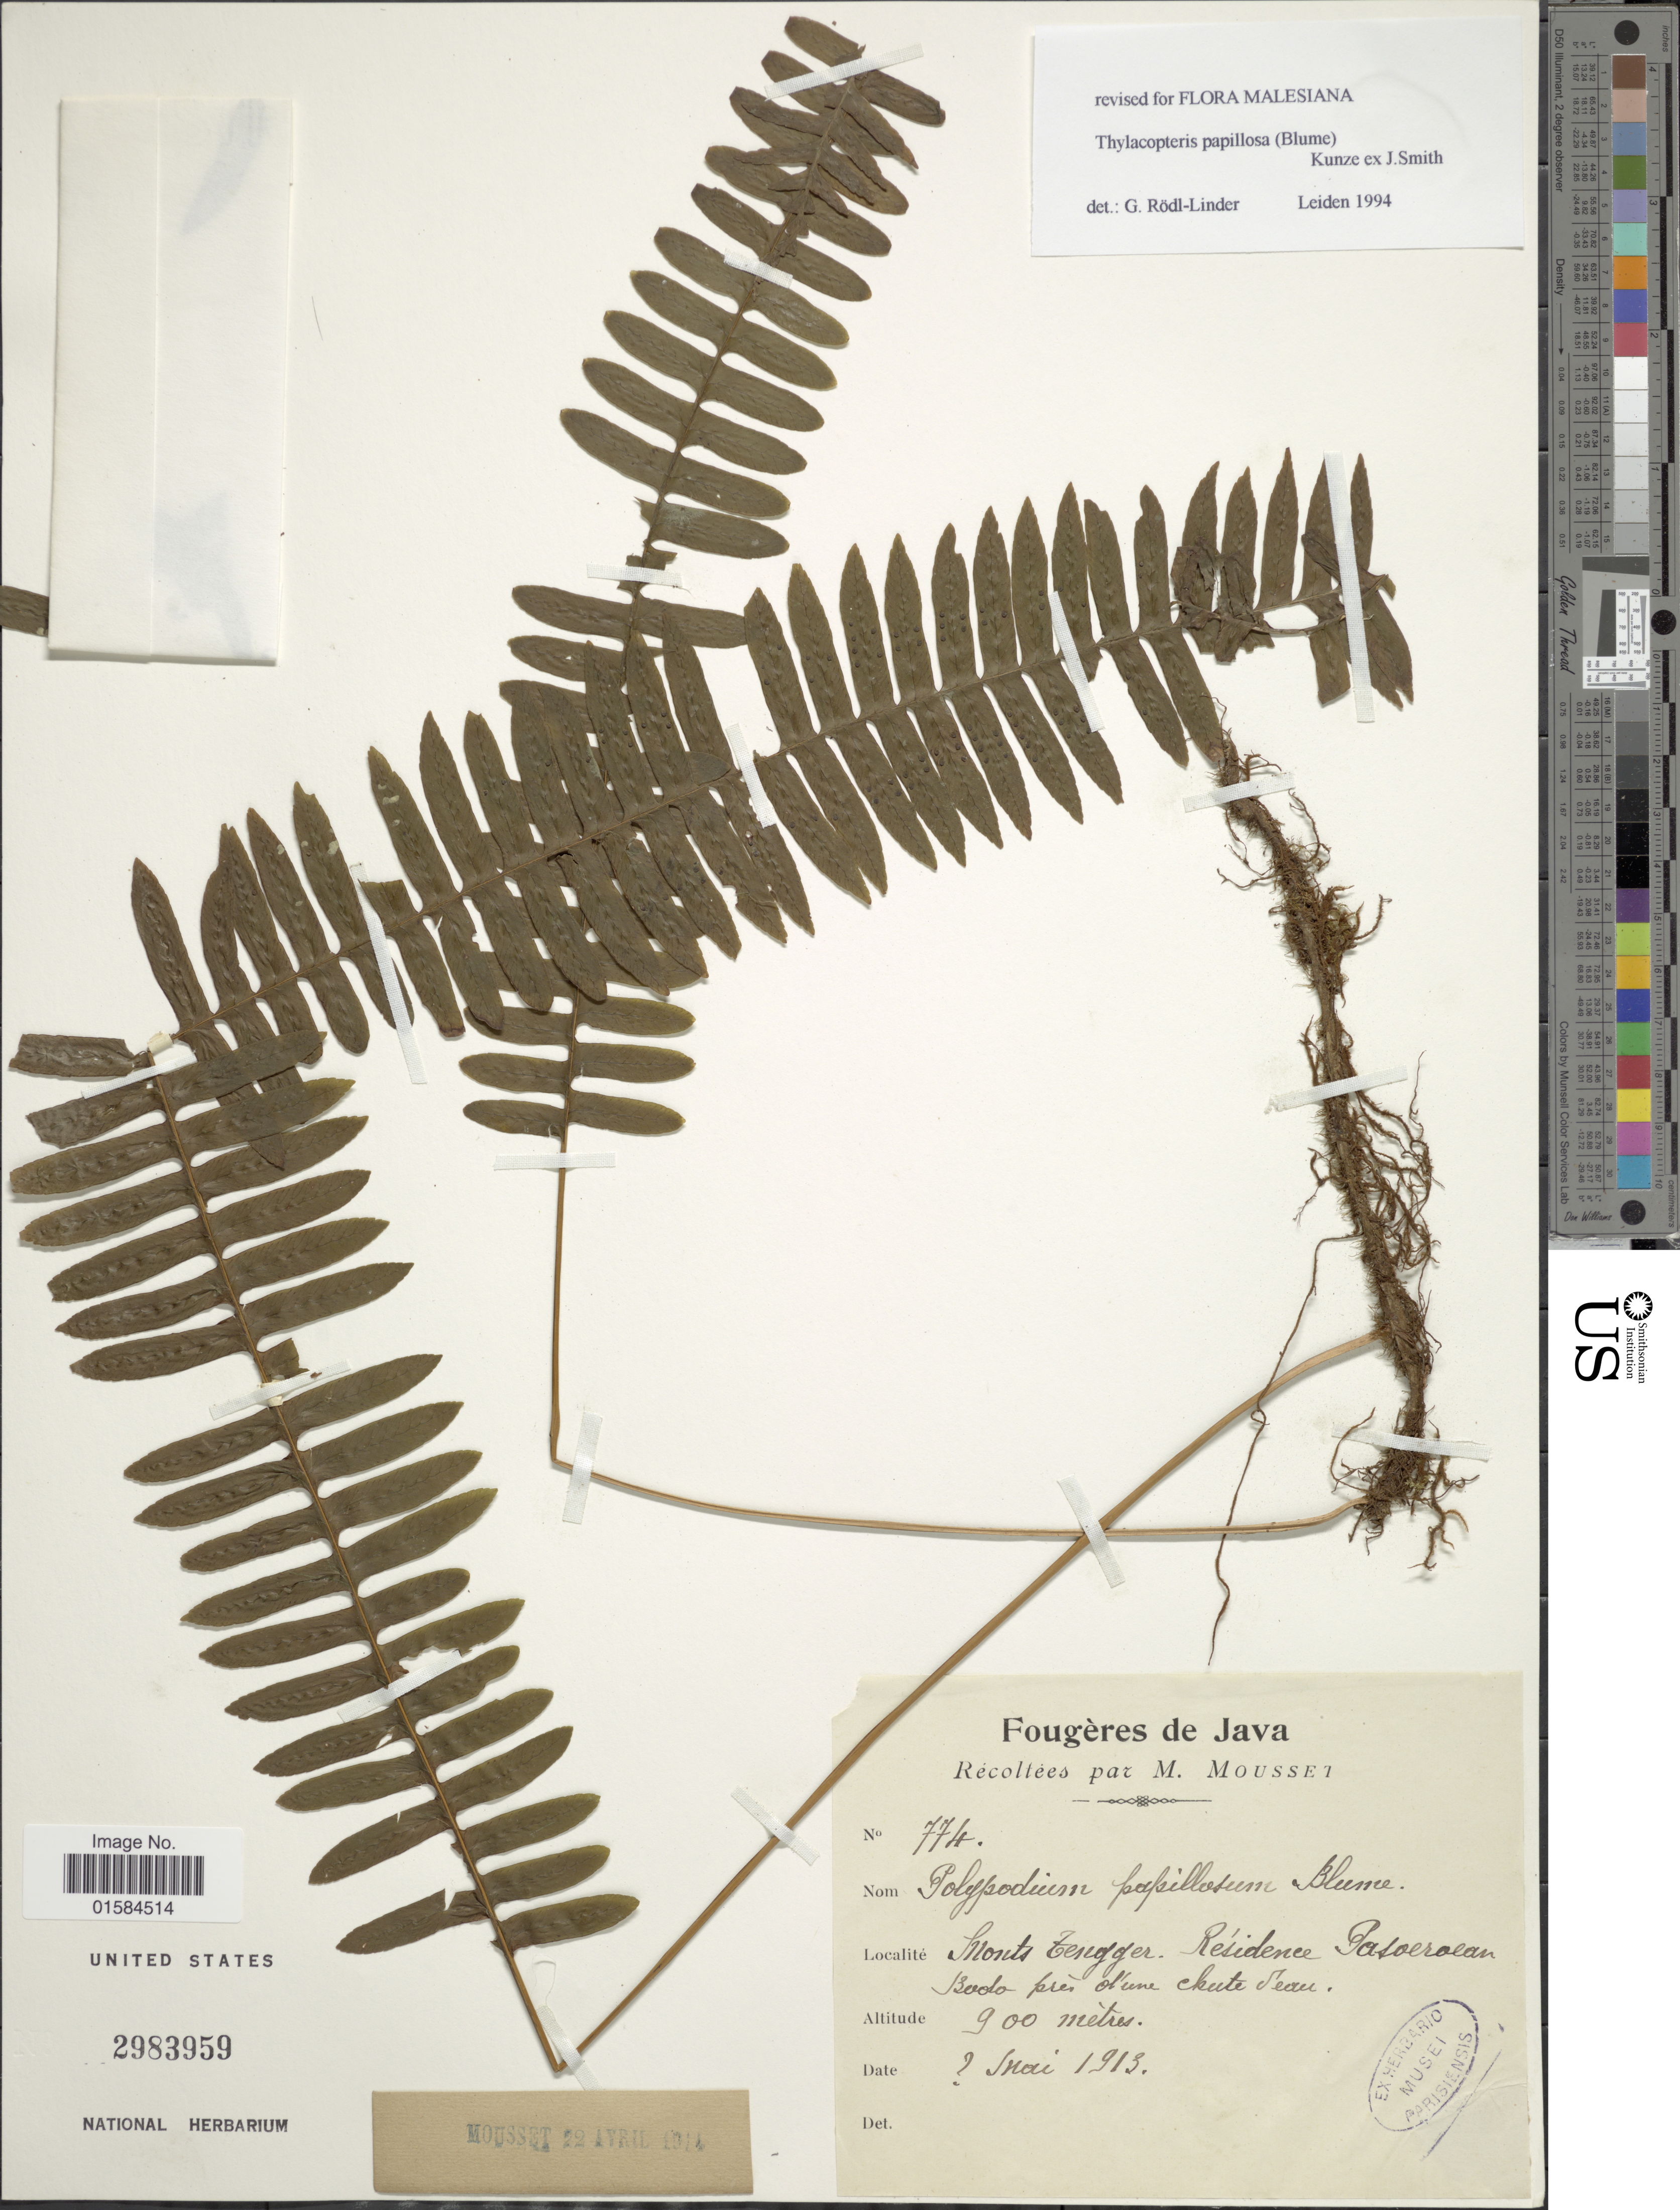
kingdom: Plantae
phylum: Tracheophyta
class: Polypodiopsida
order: Polypodiales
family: Polypodiaceae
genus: Thylacopteris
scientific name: Thylacopteris papillosa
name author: (Blume) Kunze ex J. Sm.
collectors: M. Mousset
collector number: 774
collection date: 1913-05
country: Indonesia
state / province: Java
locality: Monts Tengger, Residence Pasoeroean [interpreted]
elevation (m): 900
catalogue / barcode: US 2983959